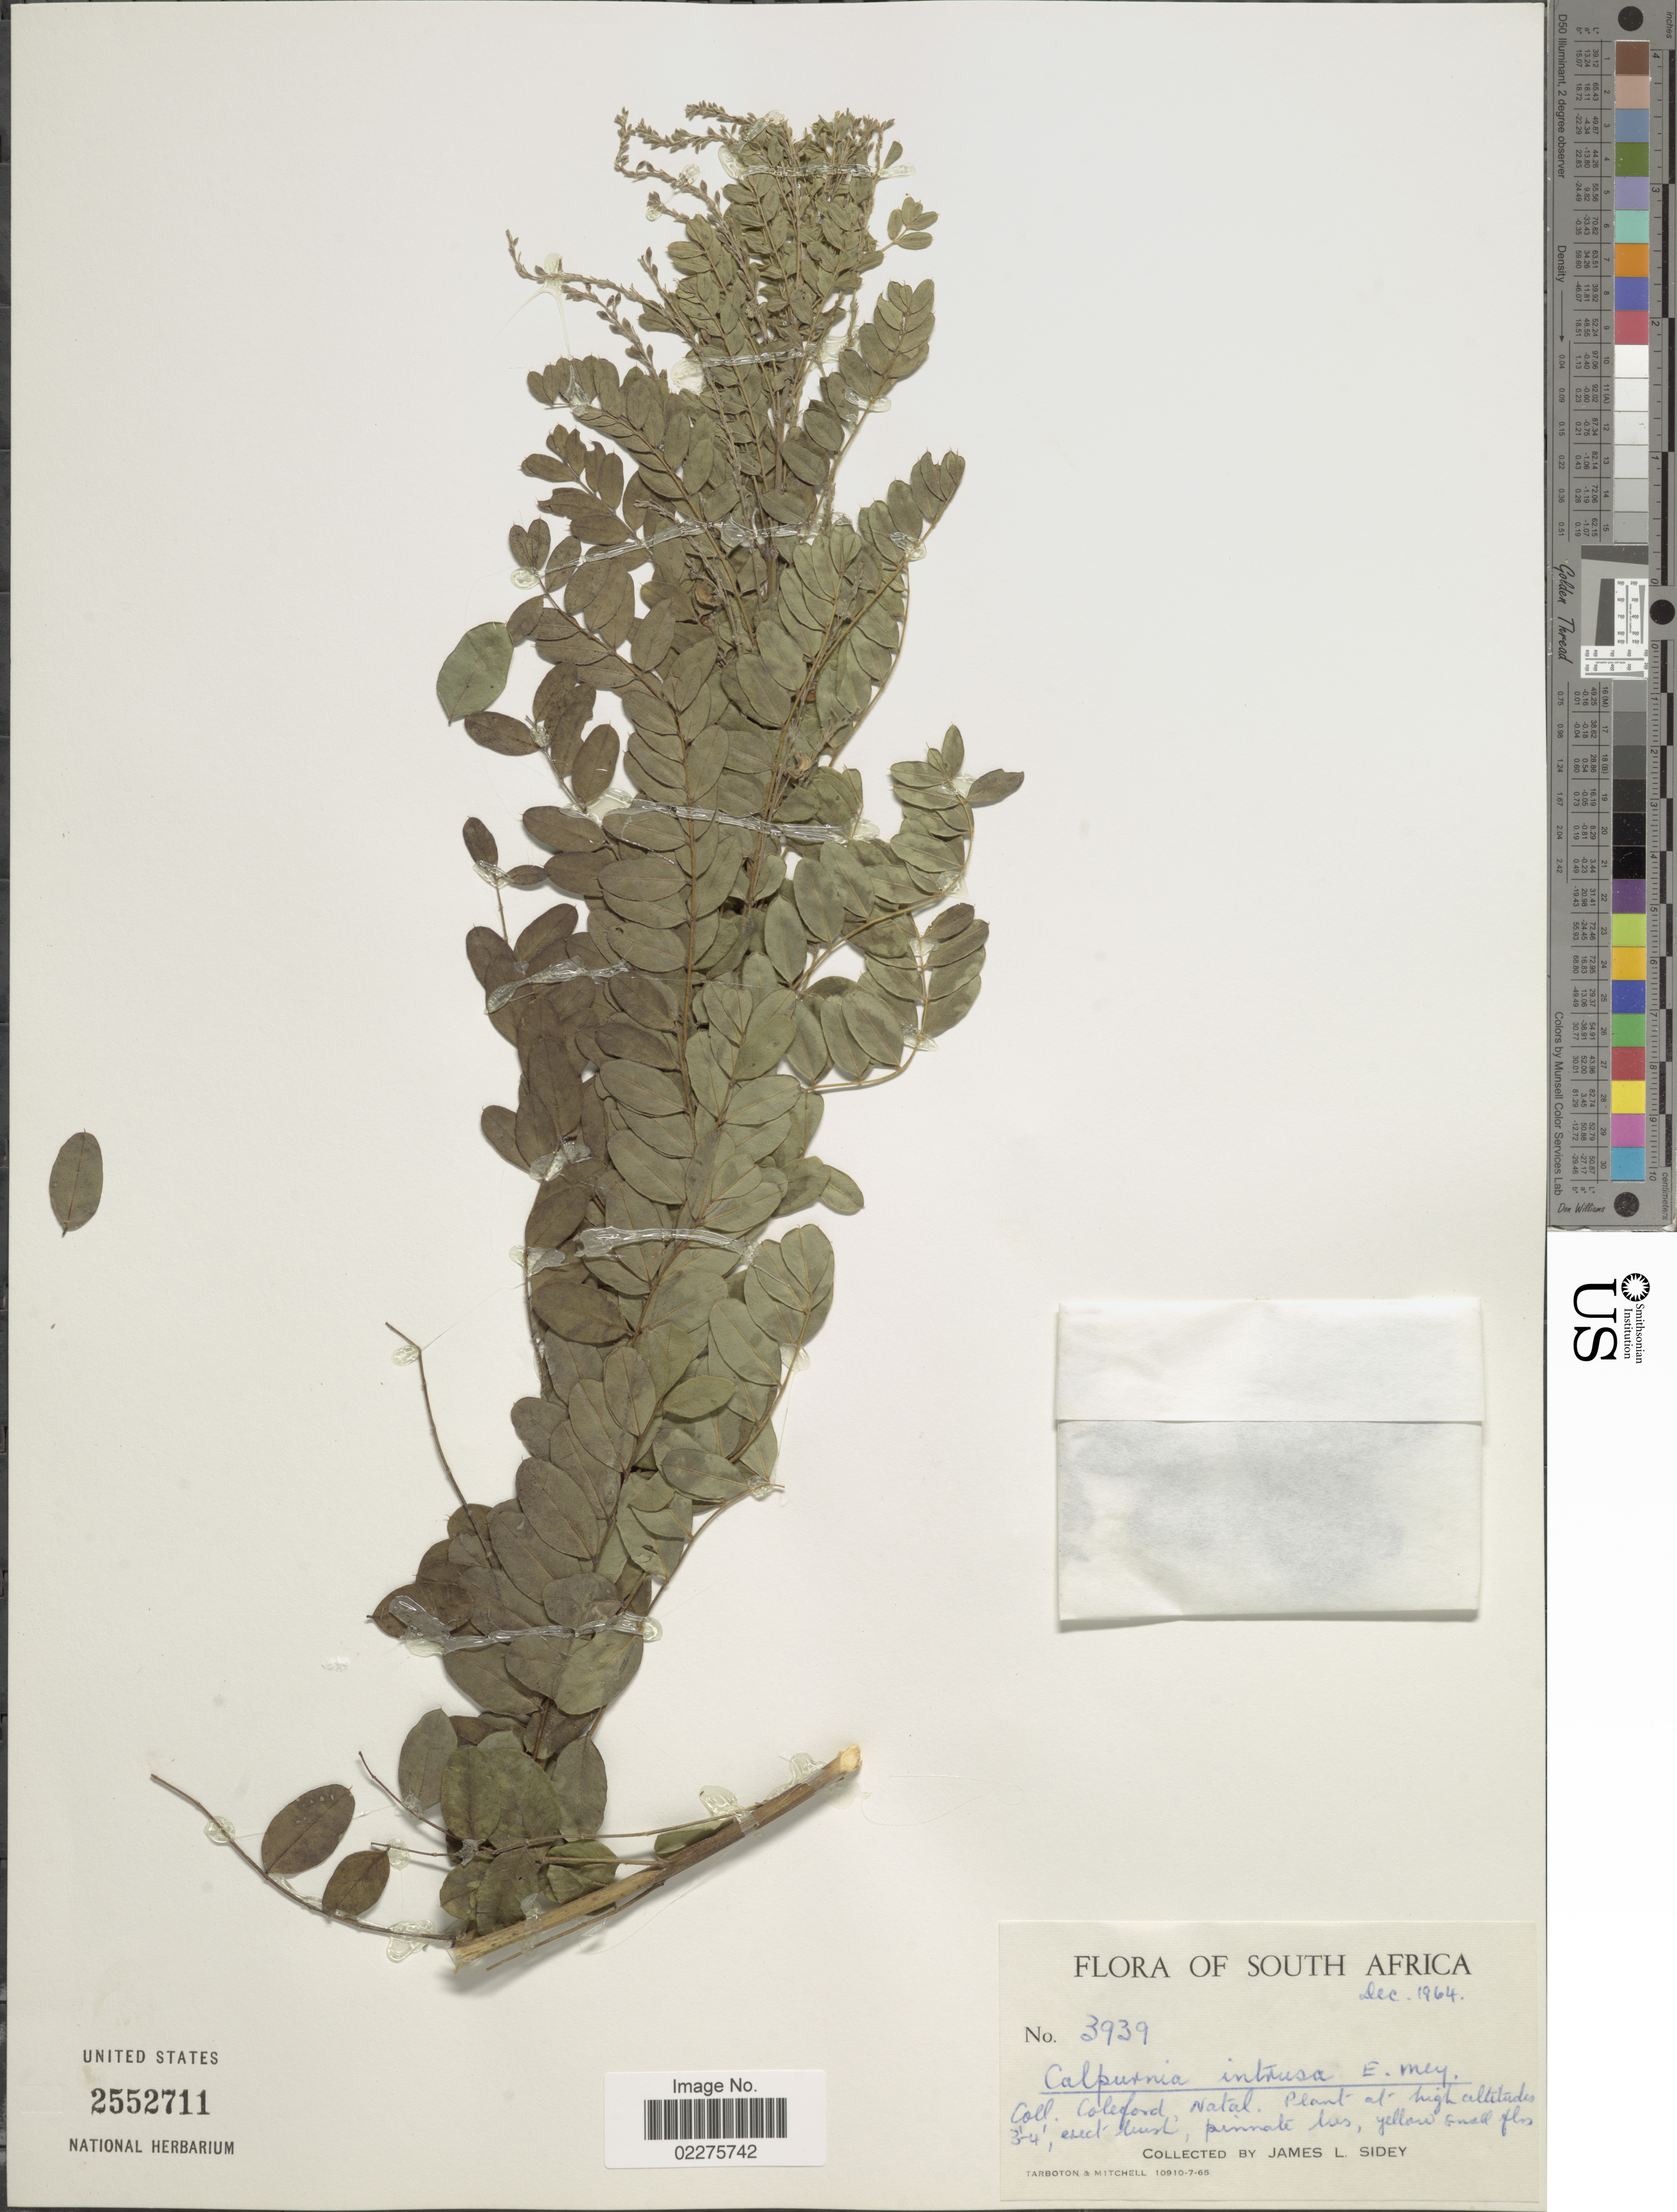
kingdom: Plantae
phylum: Tracheophyta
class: Magnoliopsida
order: Fabales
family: Fabaceae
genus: Calpurnia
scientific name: Calpurnia intrusa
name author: (R. Br.) E. Mey.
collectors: J. L. Sidey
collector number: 3939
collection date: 1964-12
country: South Africa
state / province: KwaZulu-Natal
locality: Coleford, Natal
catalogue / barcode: US 2552711